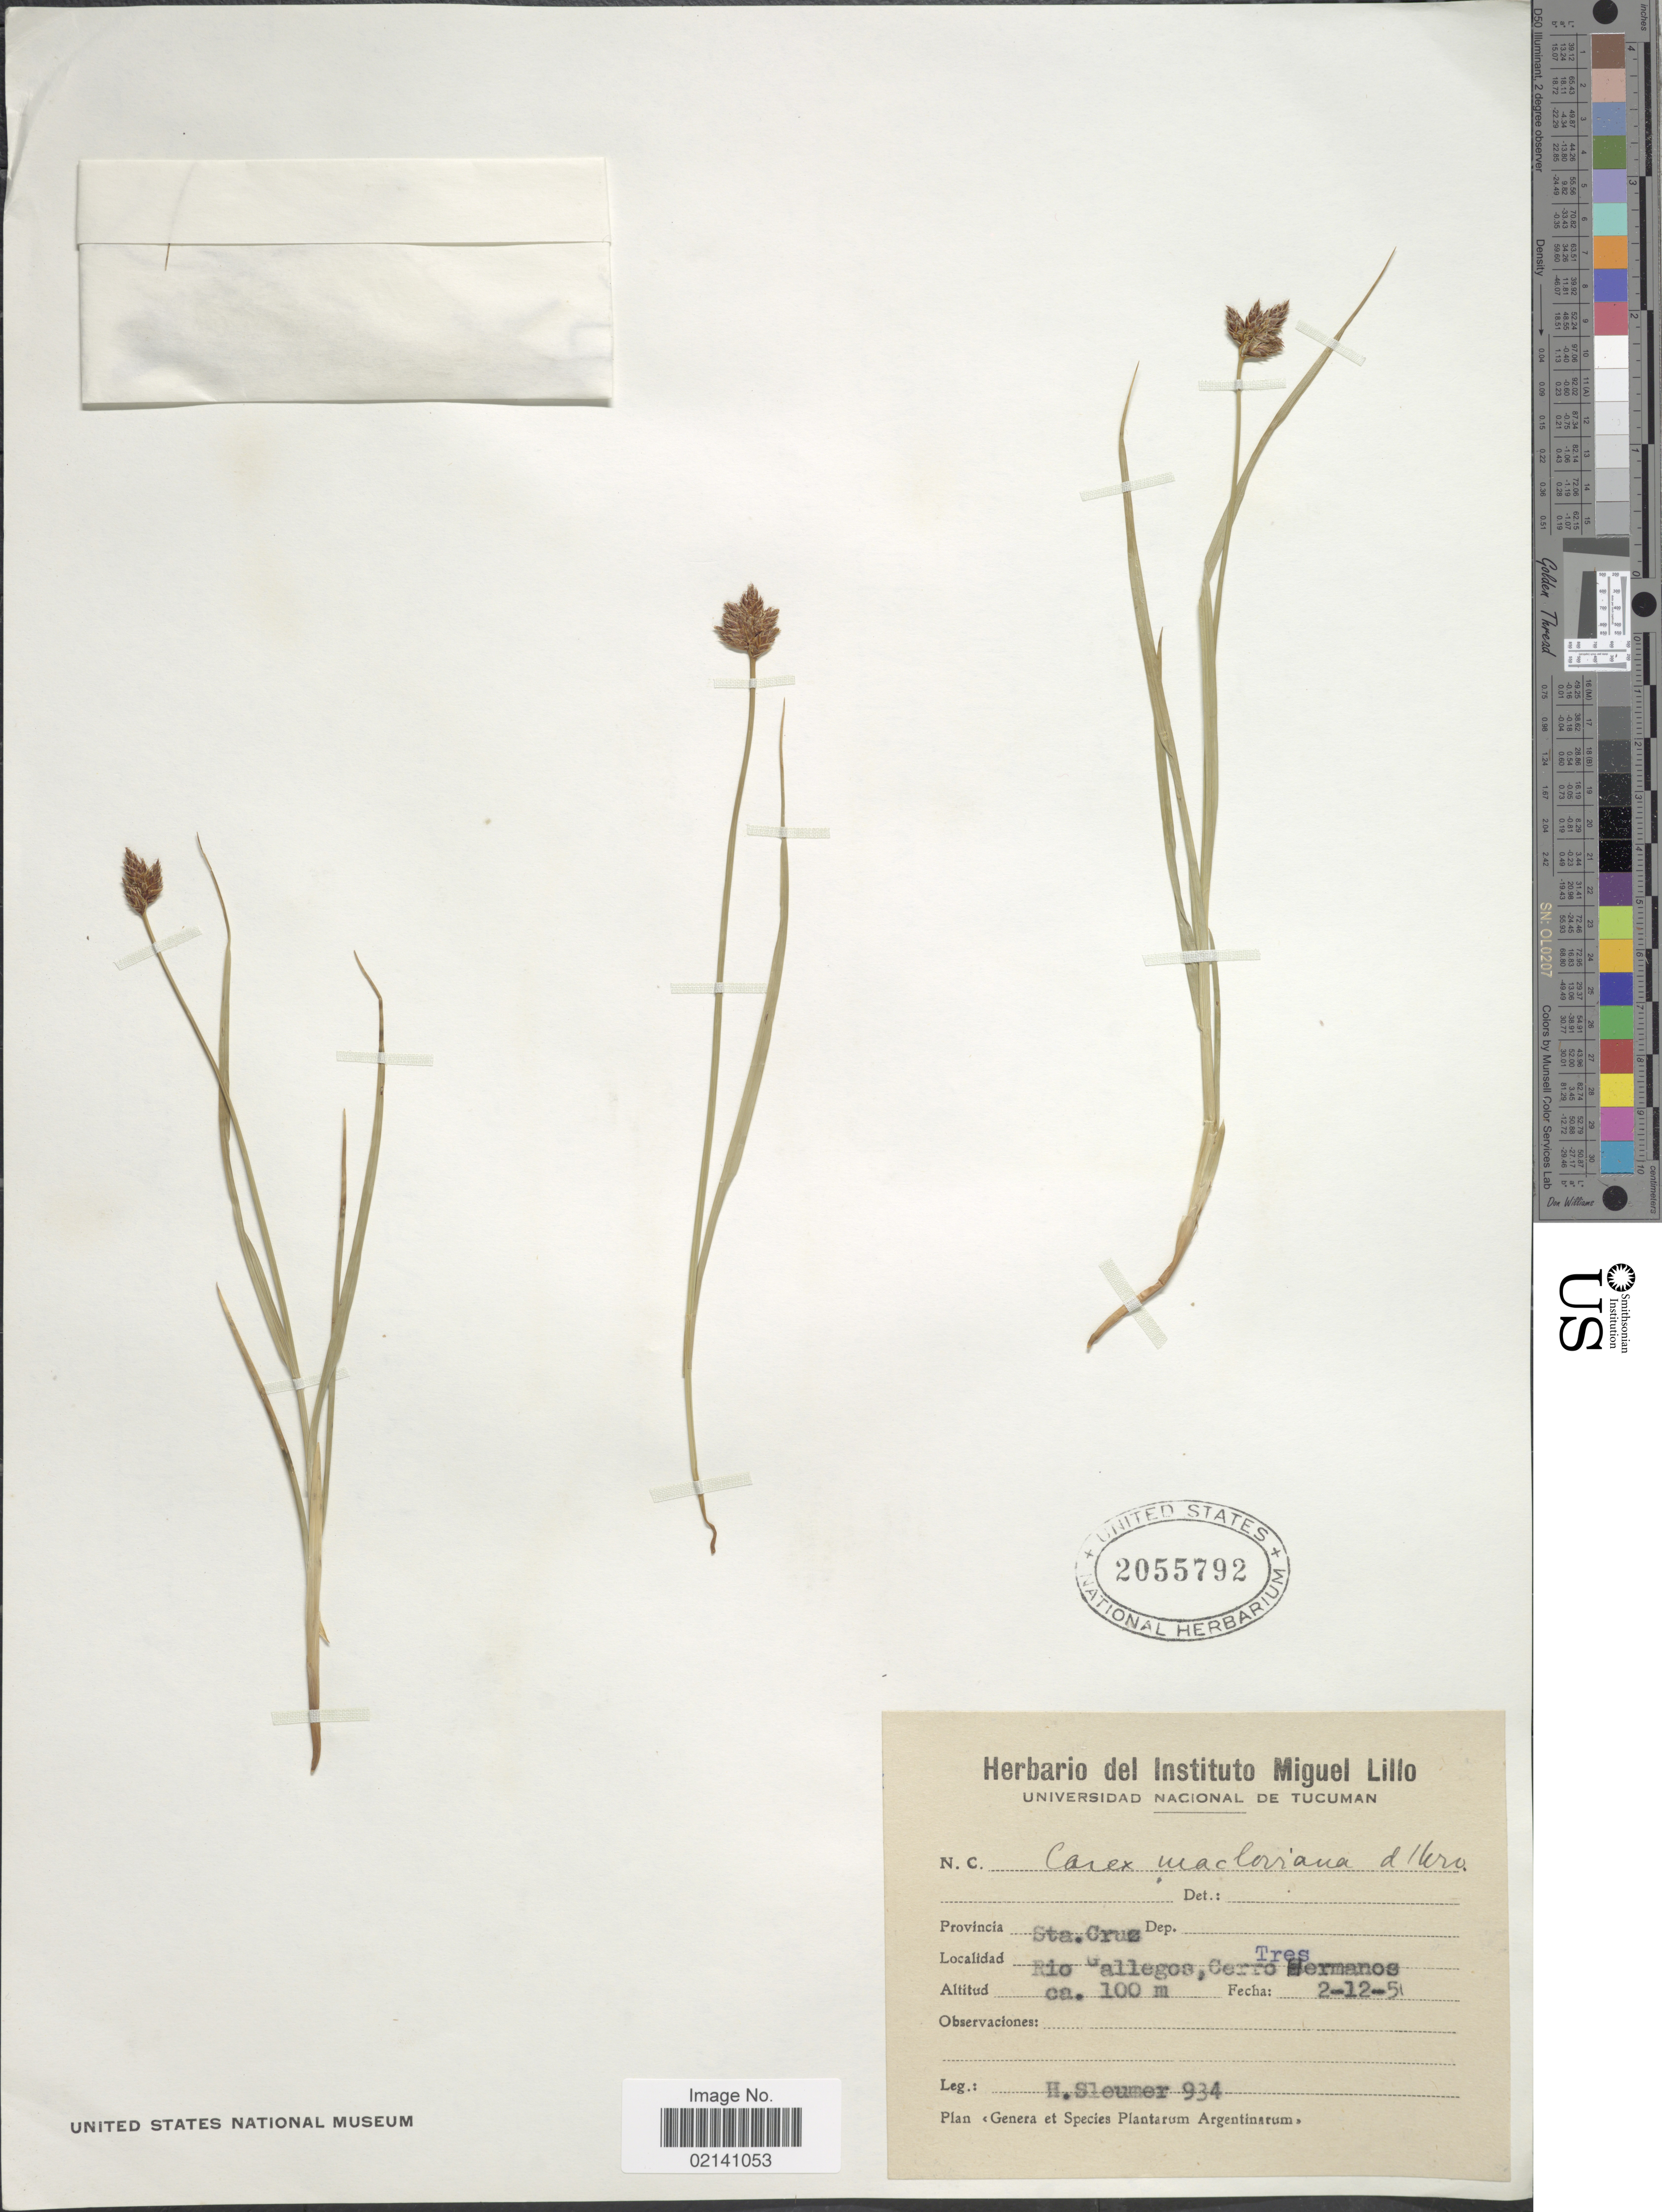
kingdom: Plantae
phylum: Tracheophyta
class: Liliopsida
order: Poales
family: Cyperaceae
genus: Carex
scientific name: Carex macloviana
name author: d'Urv.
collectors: H. O. Sleumer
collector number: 934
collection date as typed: Transcribed d/m/y: 2/12/50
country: Argentina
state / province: Santa Cruz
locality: Provincia Sta. Cruz., Rio Gallego, Cerro Tres Hermanos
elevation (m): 100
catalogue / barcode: US 2055792